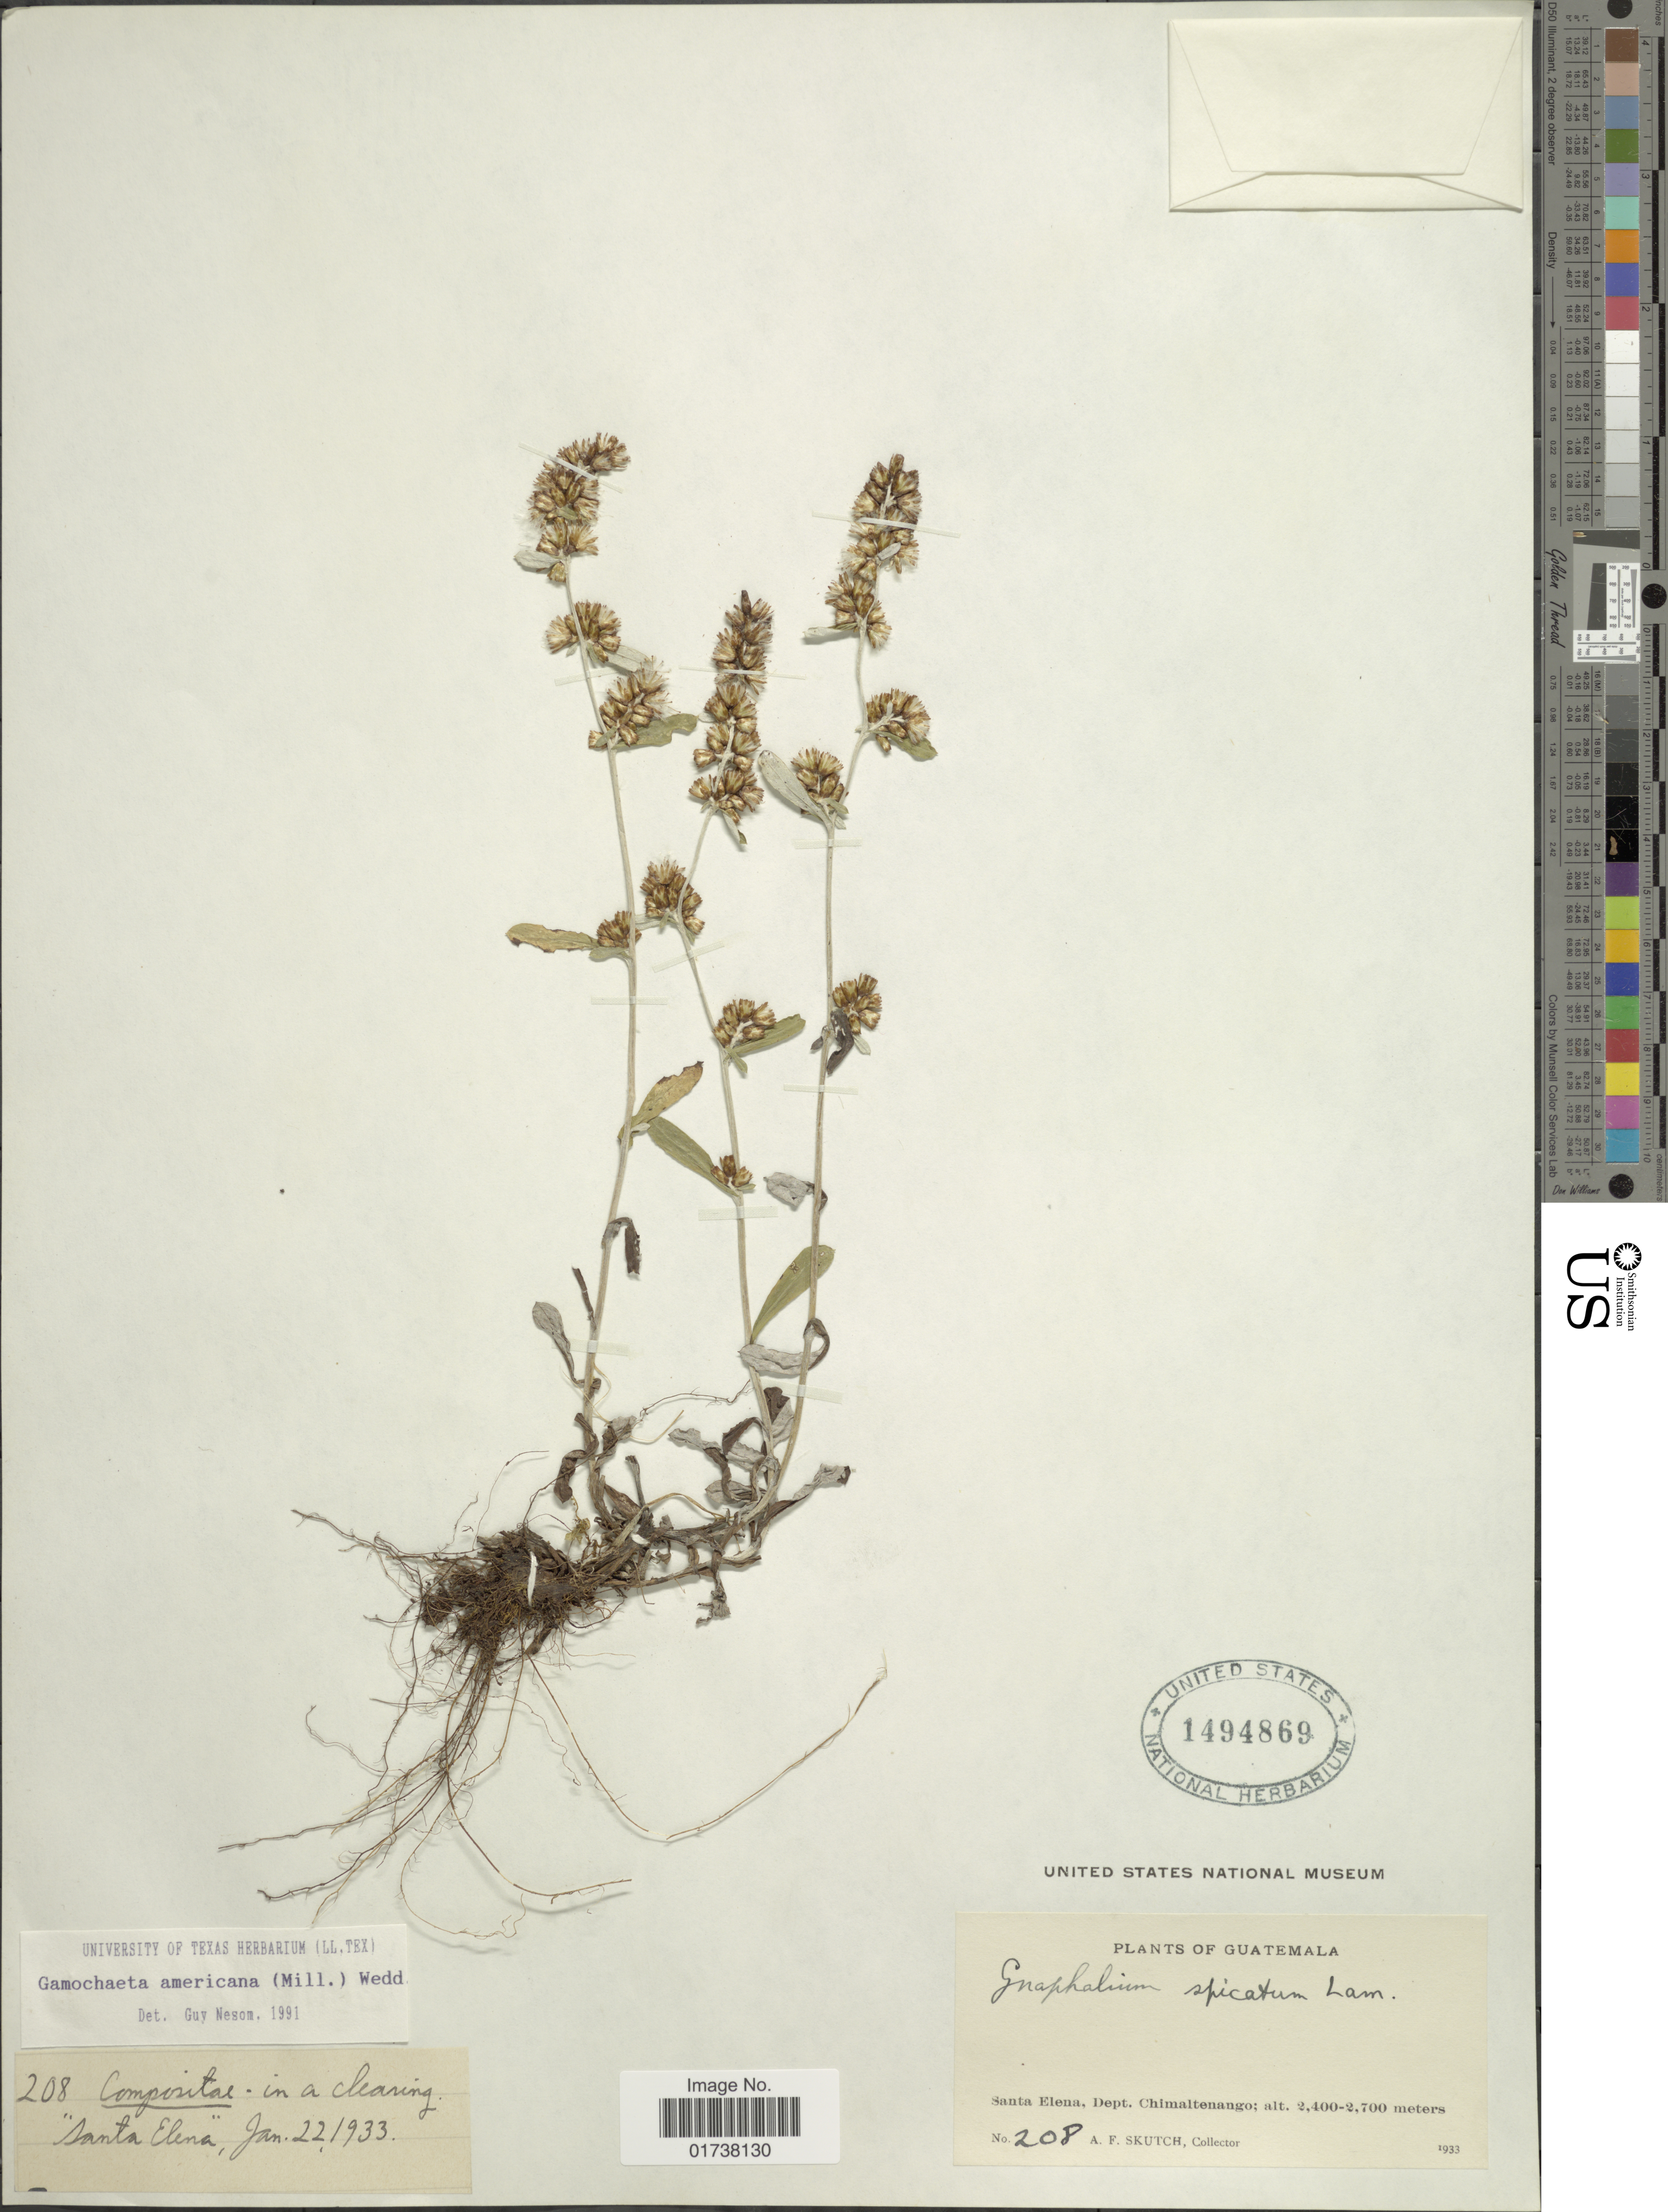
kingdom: Plantae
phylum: Tracheophyta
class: Magnoliopsida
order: Asterales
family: Asteraceae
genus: Gamochaeta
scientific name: Gamochaeta americana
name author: (Mill.) Wedd.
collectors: A. F. Skutch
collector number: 208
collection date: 1933-01-22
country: Guatemala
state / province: Chimaltenango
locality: Santa Elena, Dept. Chimaltenango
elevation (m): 2400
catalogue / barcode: US 1494869